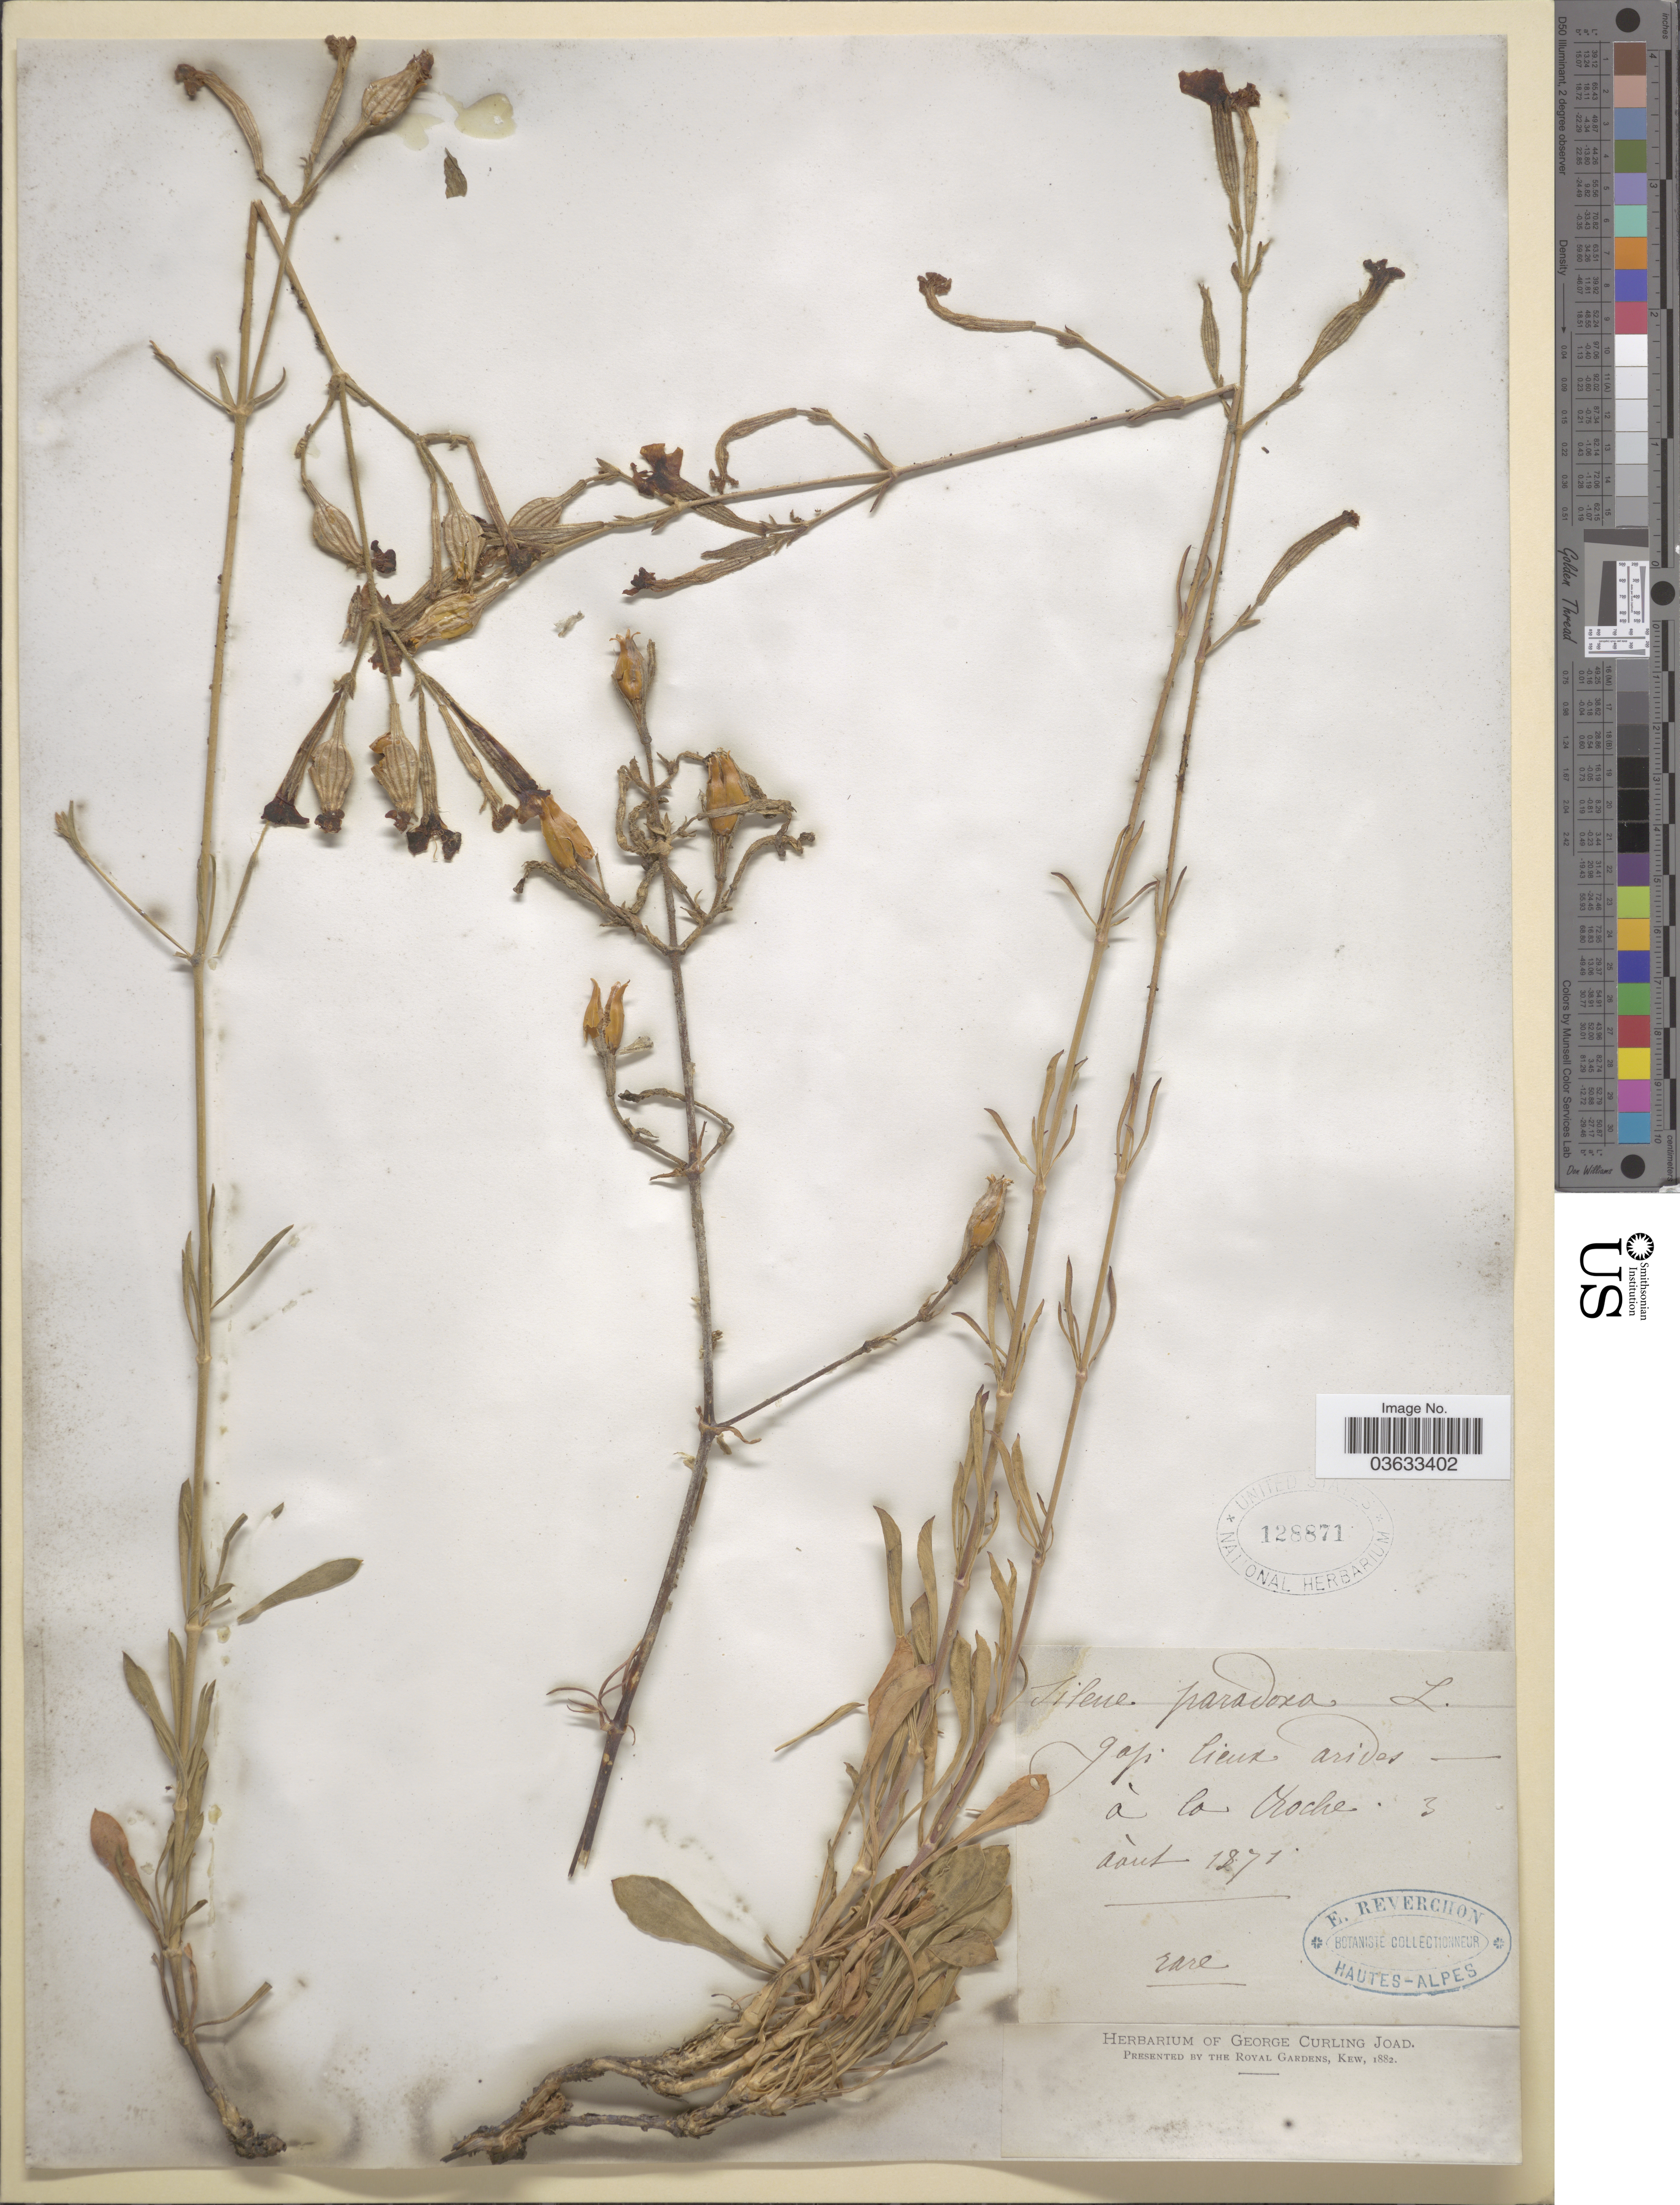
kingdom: Plantae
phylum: Tracheophyta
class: Magnoliopsida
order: Caryophyllales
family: Caryophyllaceae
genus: Silene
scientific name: Silene paradoxa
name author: L.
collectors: E. Reverchon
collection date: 1871-08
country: France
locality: À la Roche.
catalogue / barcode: US 128871